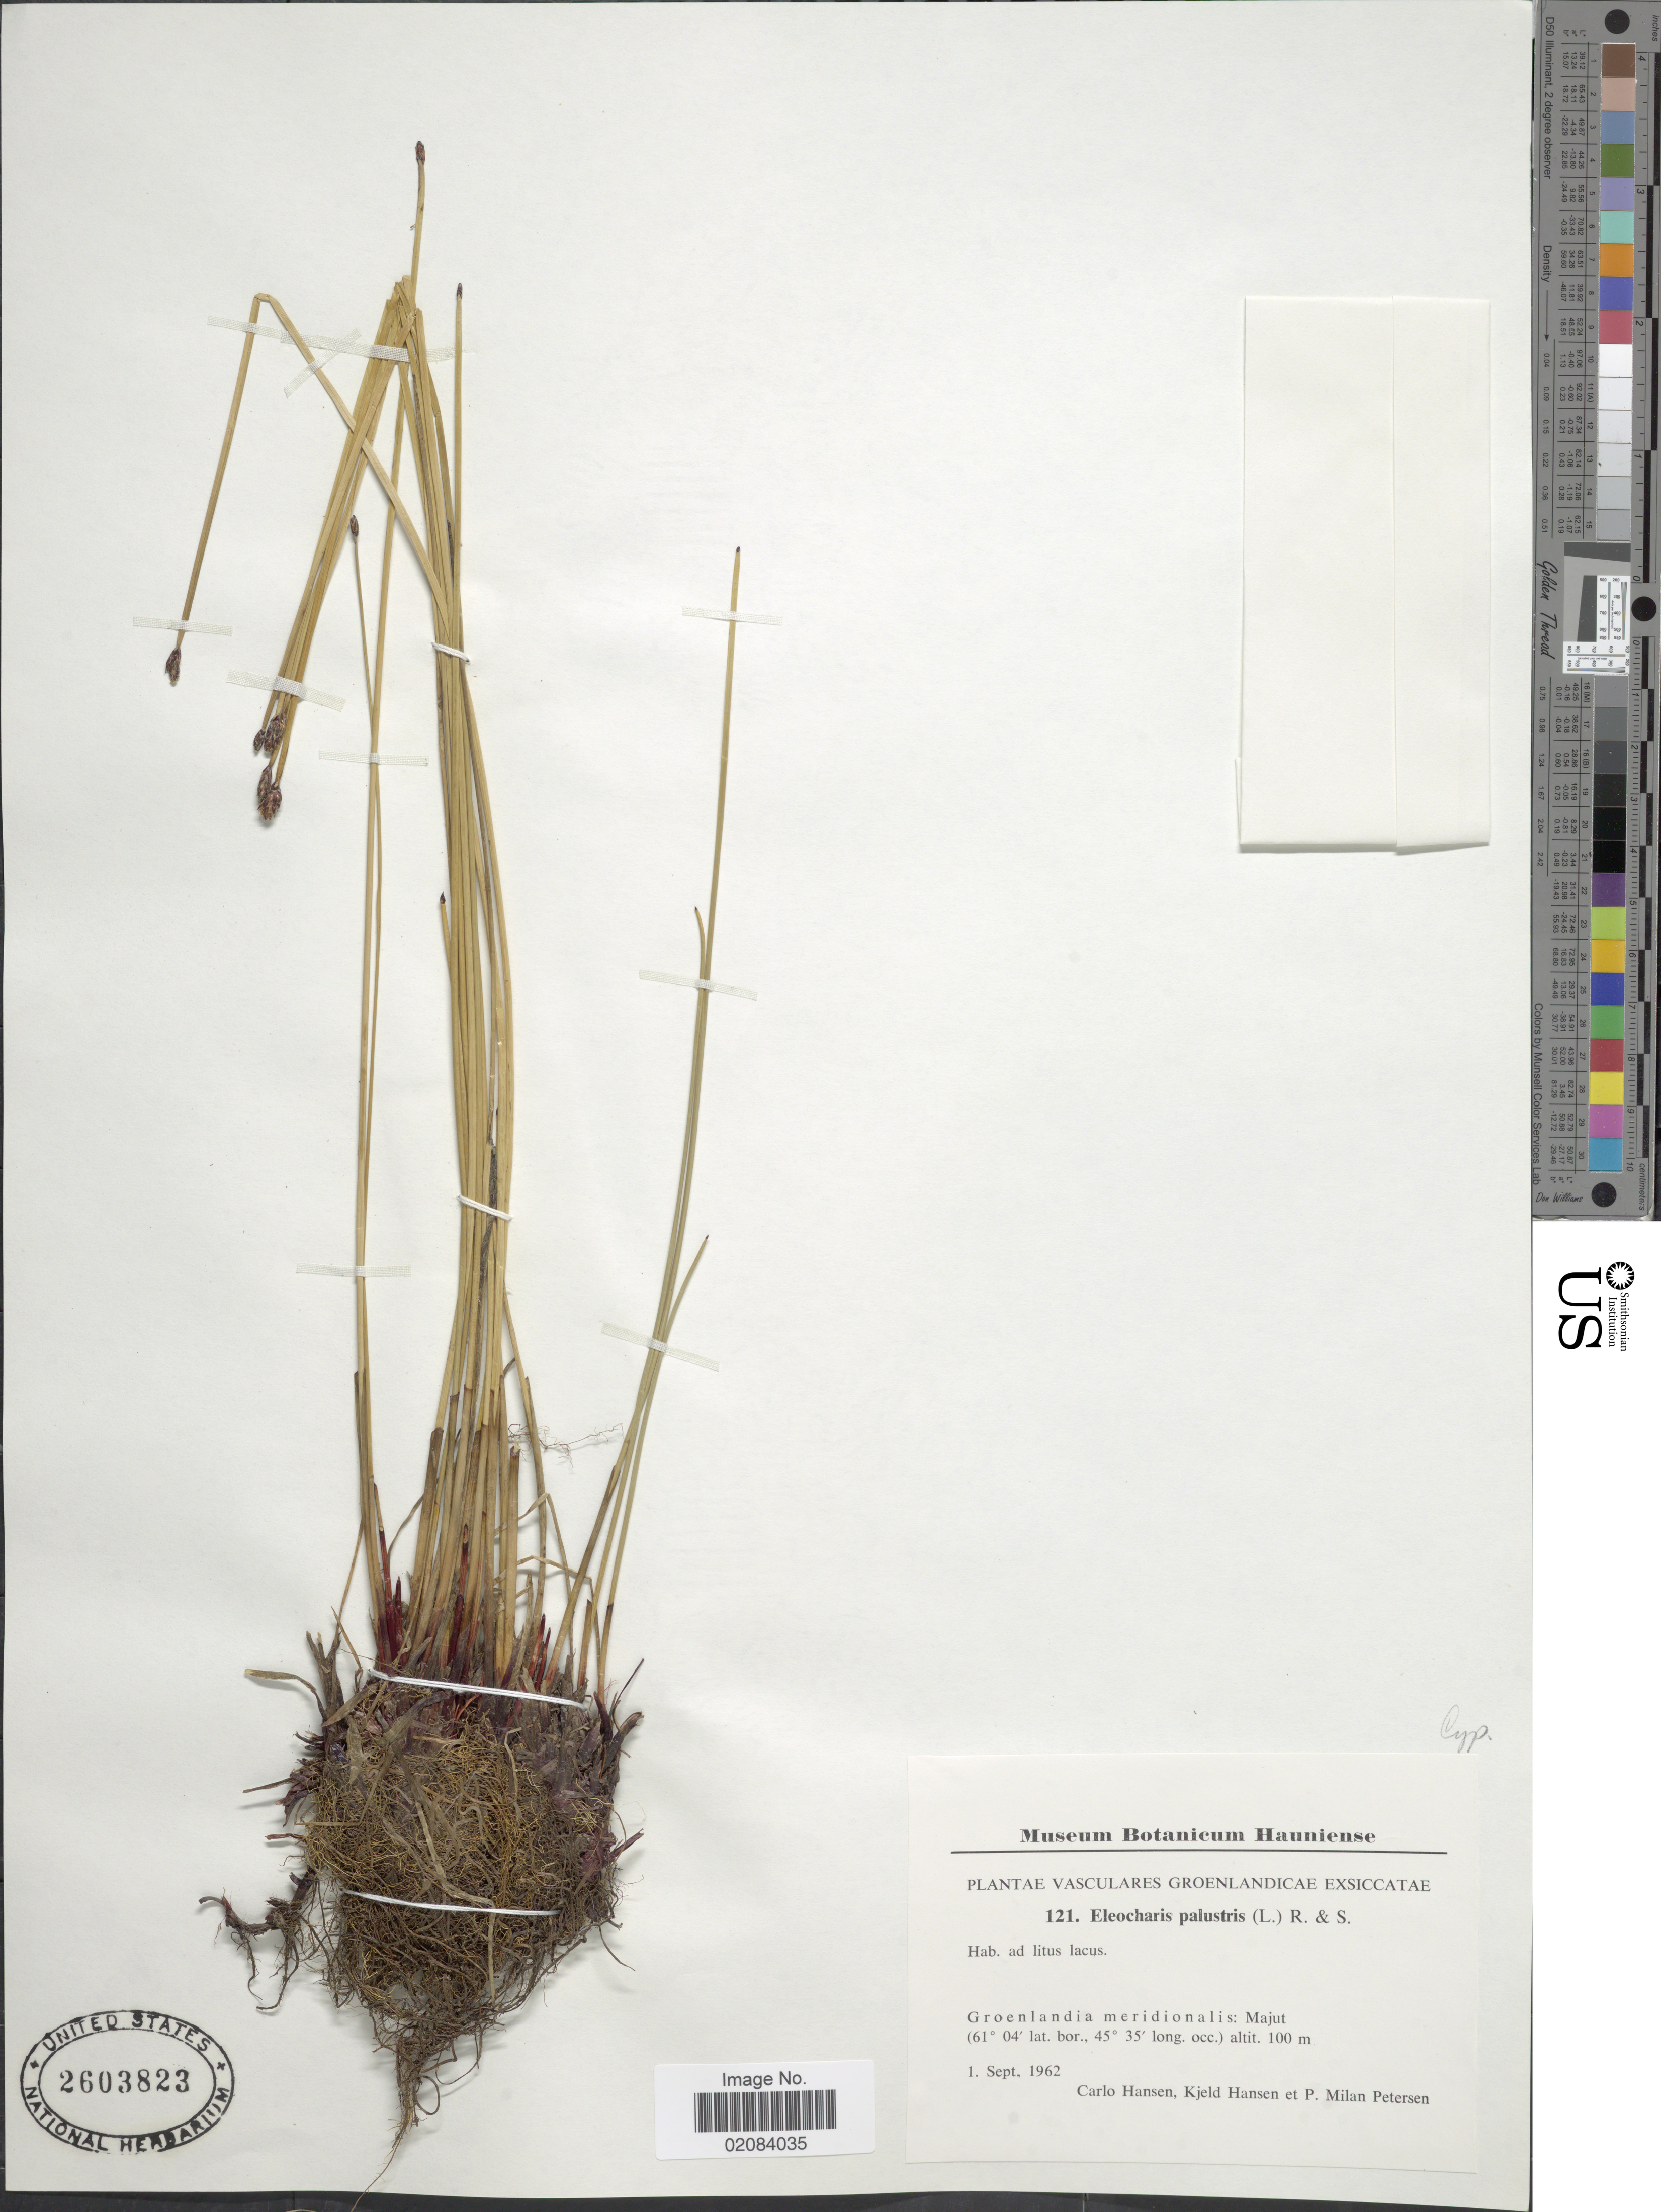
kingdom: Plantae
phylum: Tracheophyta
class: Liliopsida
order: Poales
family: Cyperaceae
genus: Eleocharis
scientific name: Eleocharis palustris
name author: (L.) Roem. & Schult.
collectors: C. Hansen, K. Hansen & P. Petersen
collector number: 121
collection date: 1962-09-01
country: Greenland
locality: Groenlandia meridionalis: Majut.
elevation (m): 100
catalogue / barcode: US 2603823